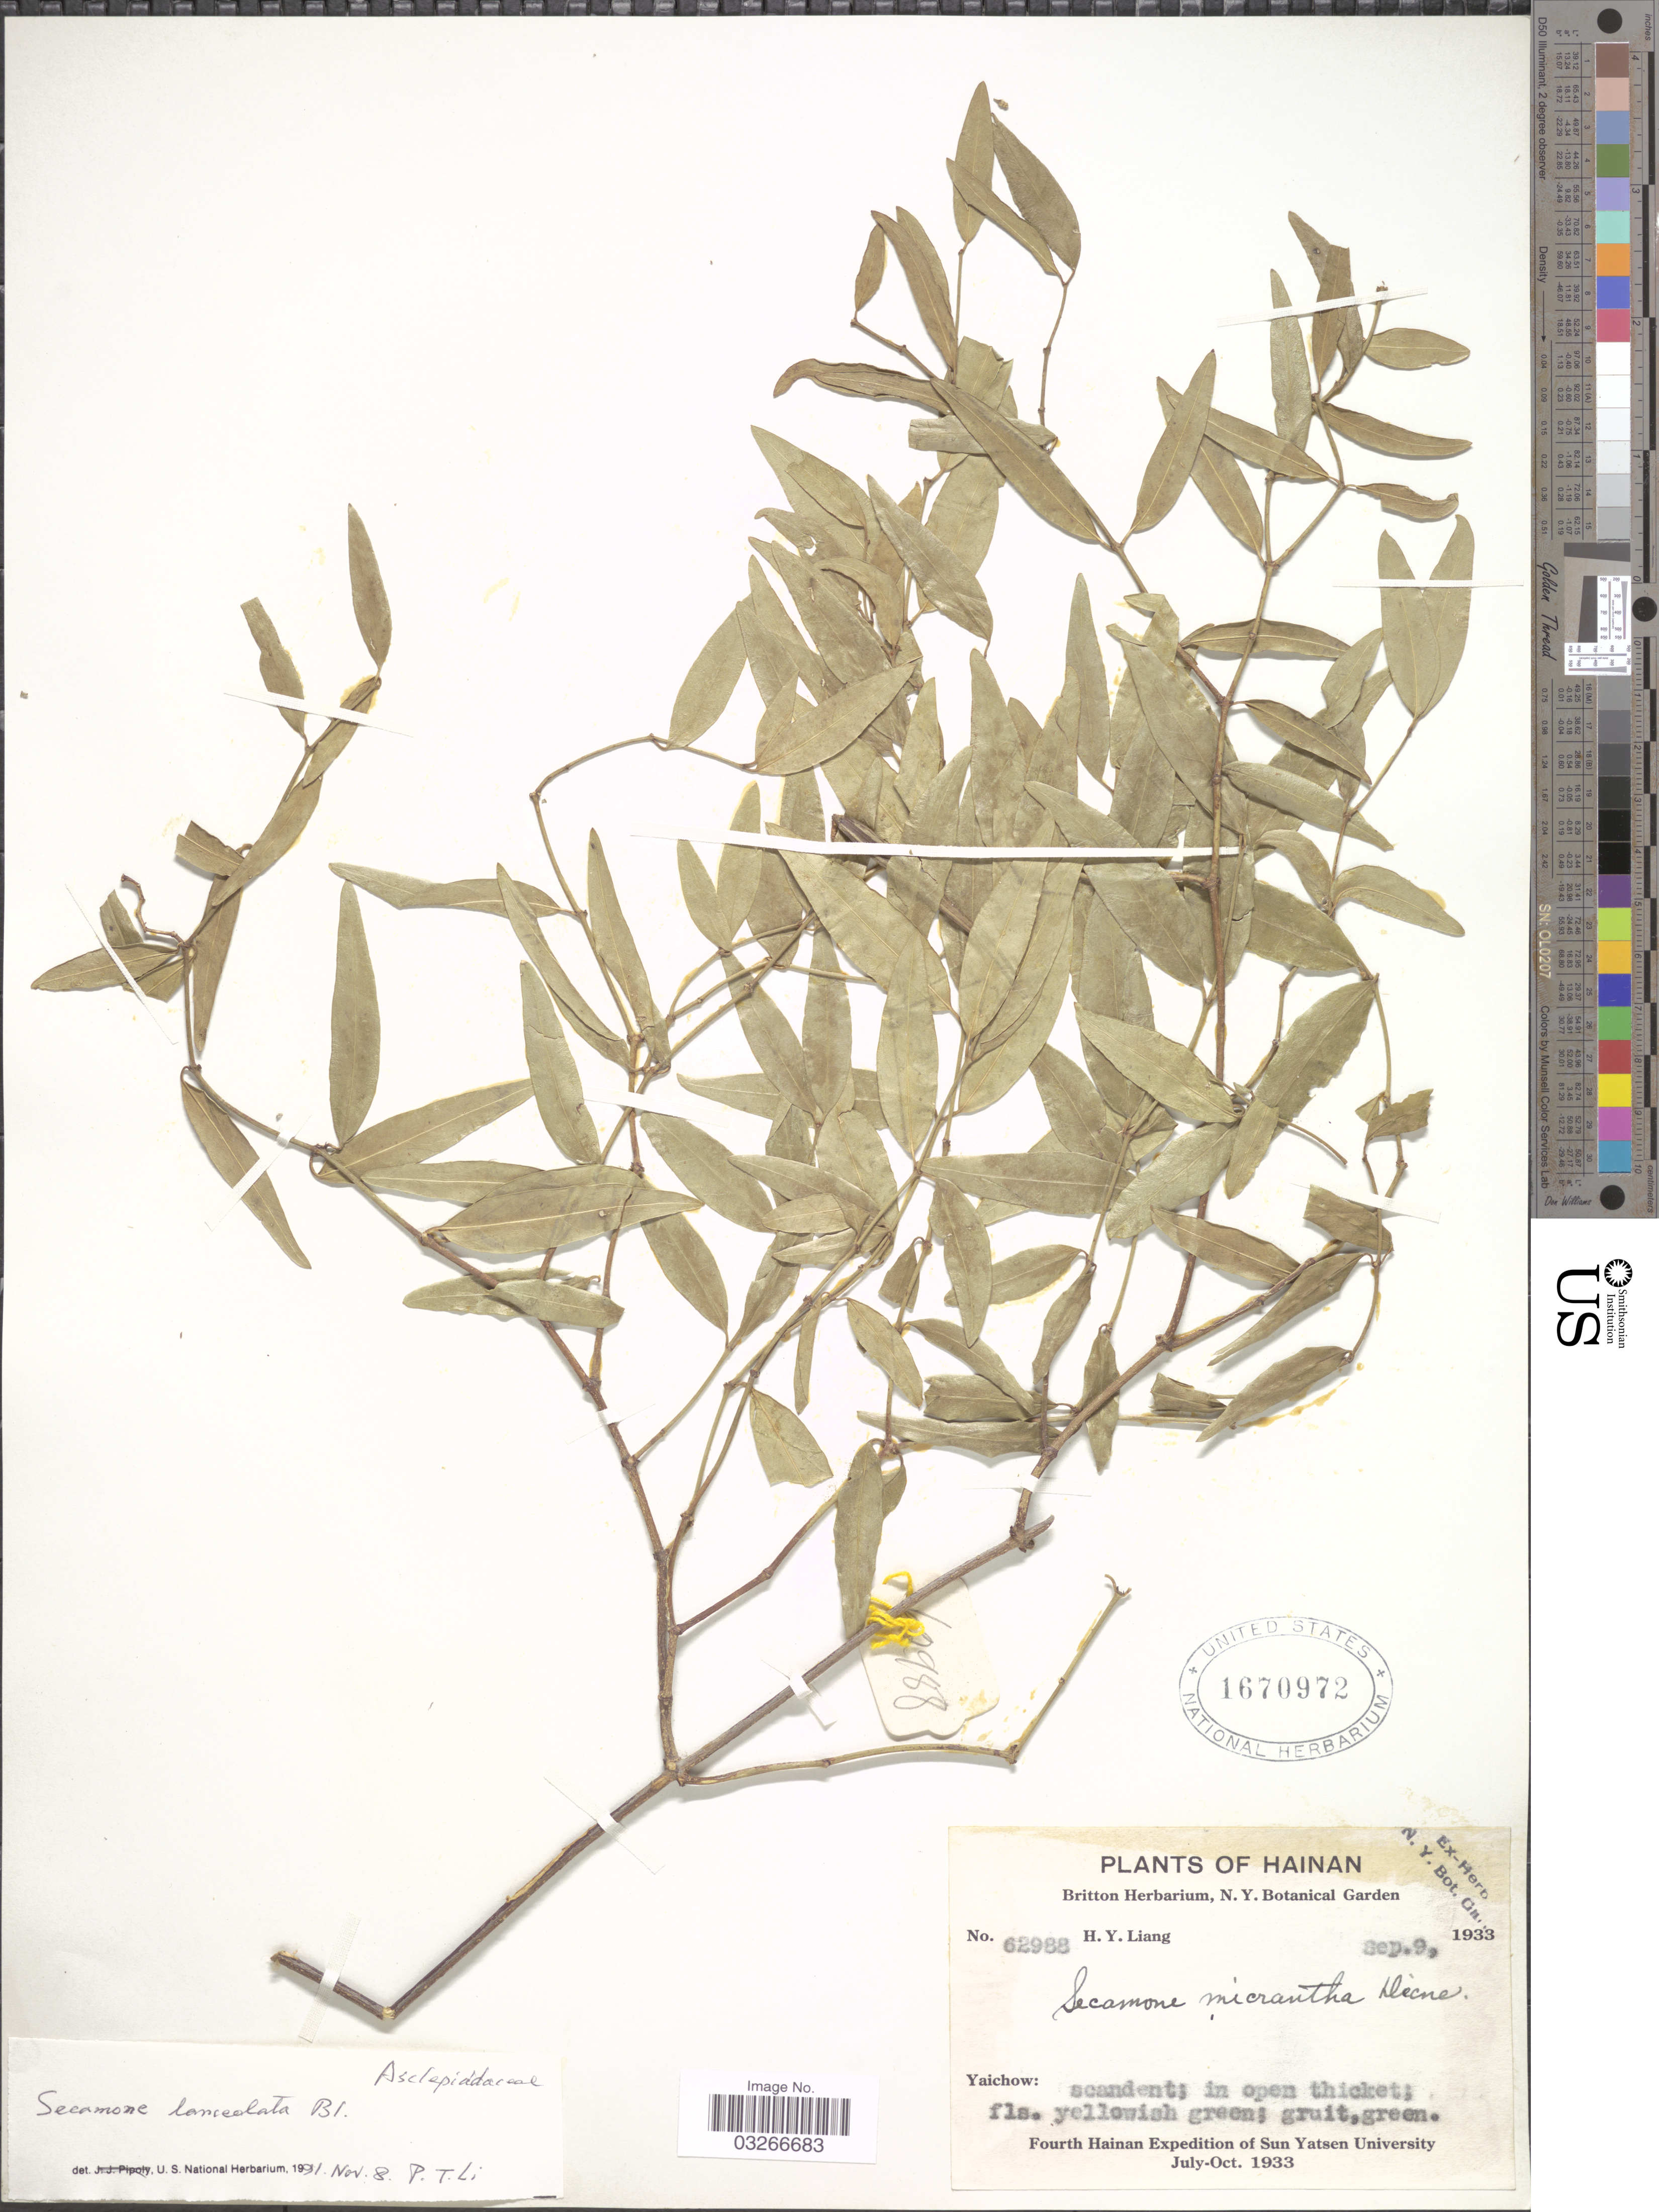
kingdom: Plantae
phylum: Tracheophyta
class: Magnoliopsida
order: Gentianales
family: Apocynaceae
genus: Secamone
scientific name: Secamone lanceolata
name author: Blume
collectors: H. Y. Liang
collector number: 62988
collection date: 1933-09-09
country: China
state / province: Hainan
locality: Yaichow.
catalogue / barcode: US 1670972